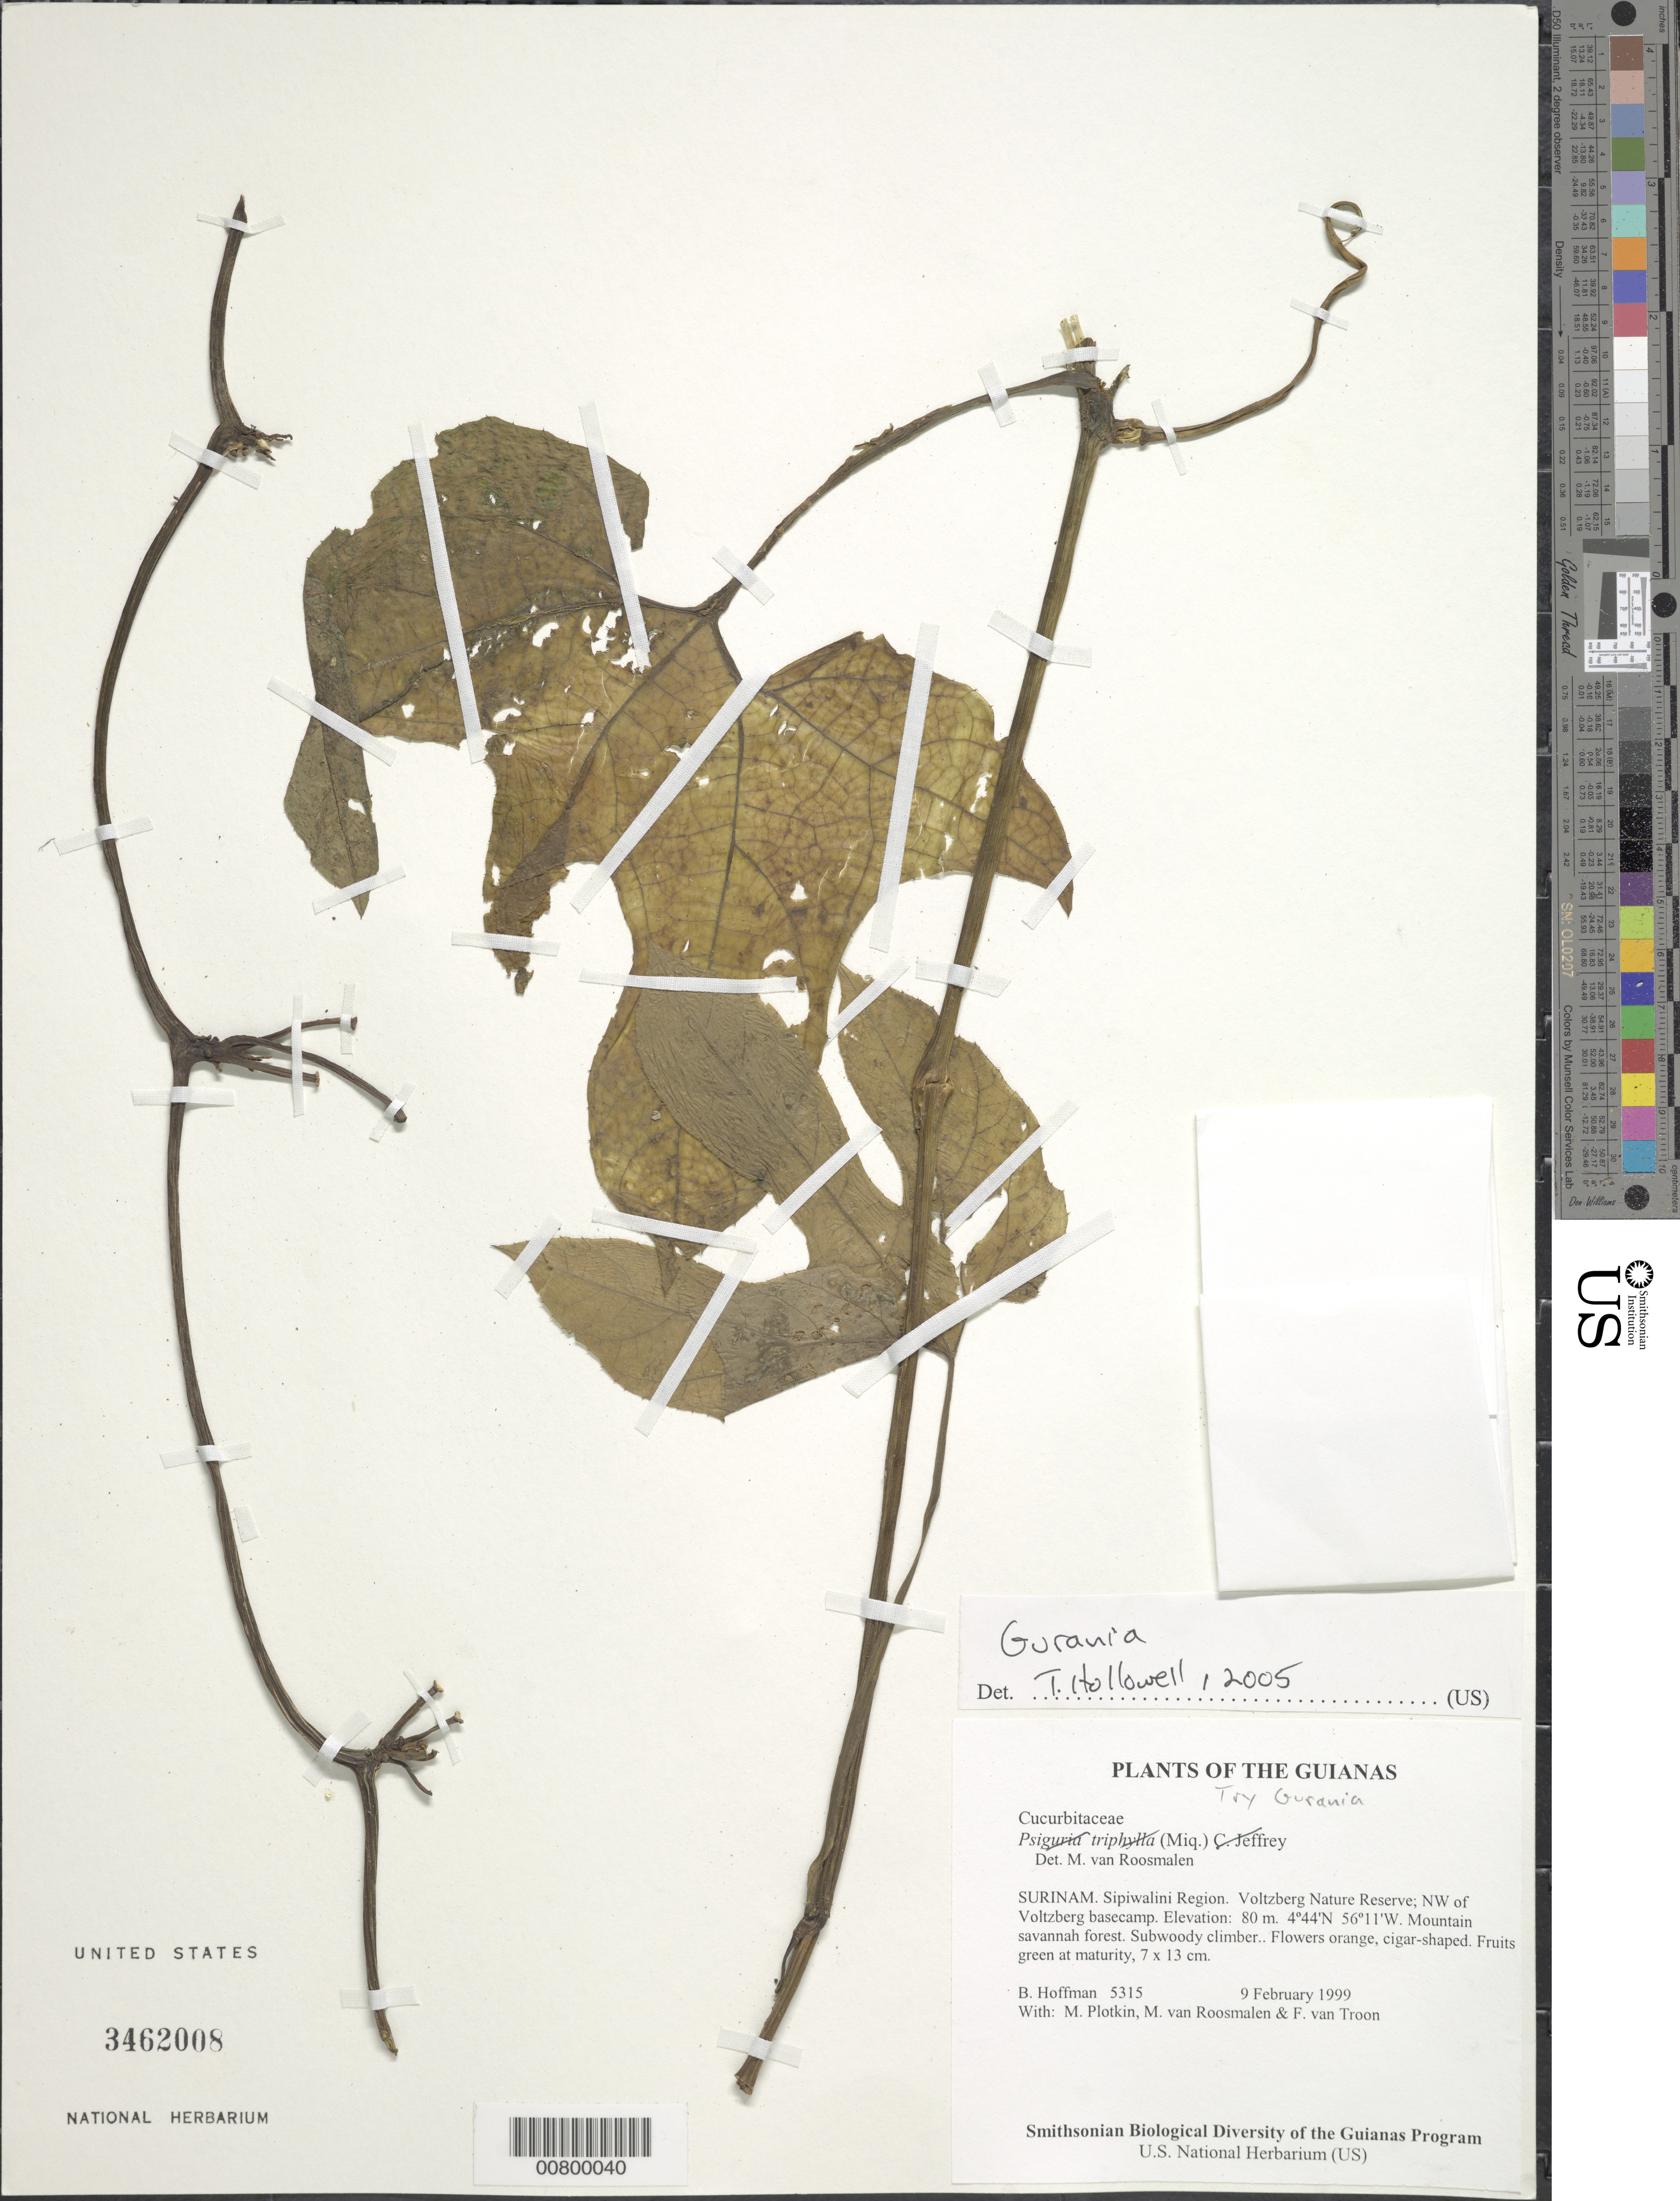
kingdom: Plantae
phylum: Tracheophyta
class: Magnoliopsida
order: Cucurbitales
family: Cucurbitaceae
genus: Gurania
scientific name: Gurania sp.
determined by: Hollowell, T. H., (BOT), Smithsonian Institution - National Museum of Natural History (UNITED STATES)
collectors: B. Hoffman, M. Plotkin, M. Roosmalen & F. Van Troon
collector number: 5315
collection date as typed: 9 February 1999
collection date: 1999-02-09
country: Suriname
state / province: Sipaliwini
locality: Voltzberg Nature Reserve; NW of Voltzberg basecamp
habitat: Mountain savanna forest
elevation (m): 80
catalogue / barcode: US 3462008